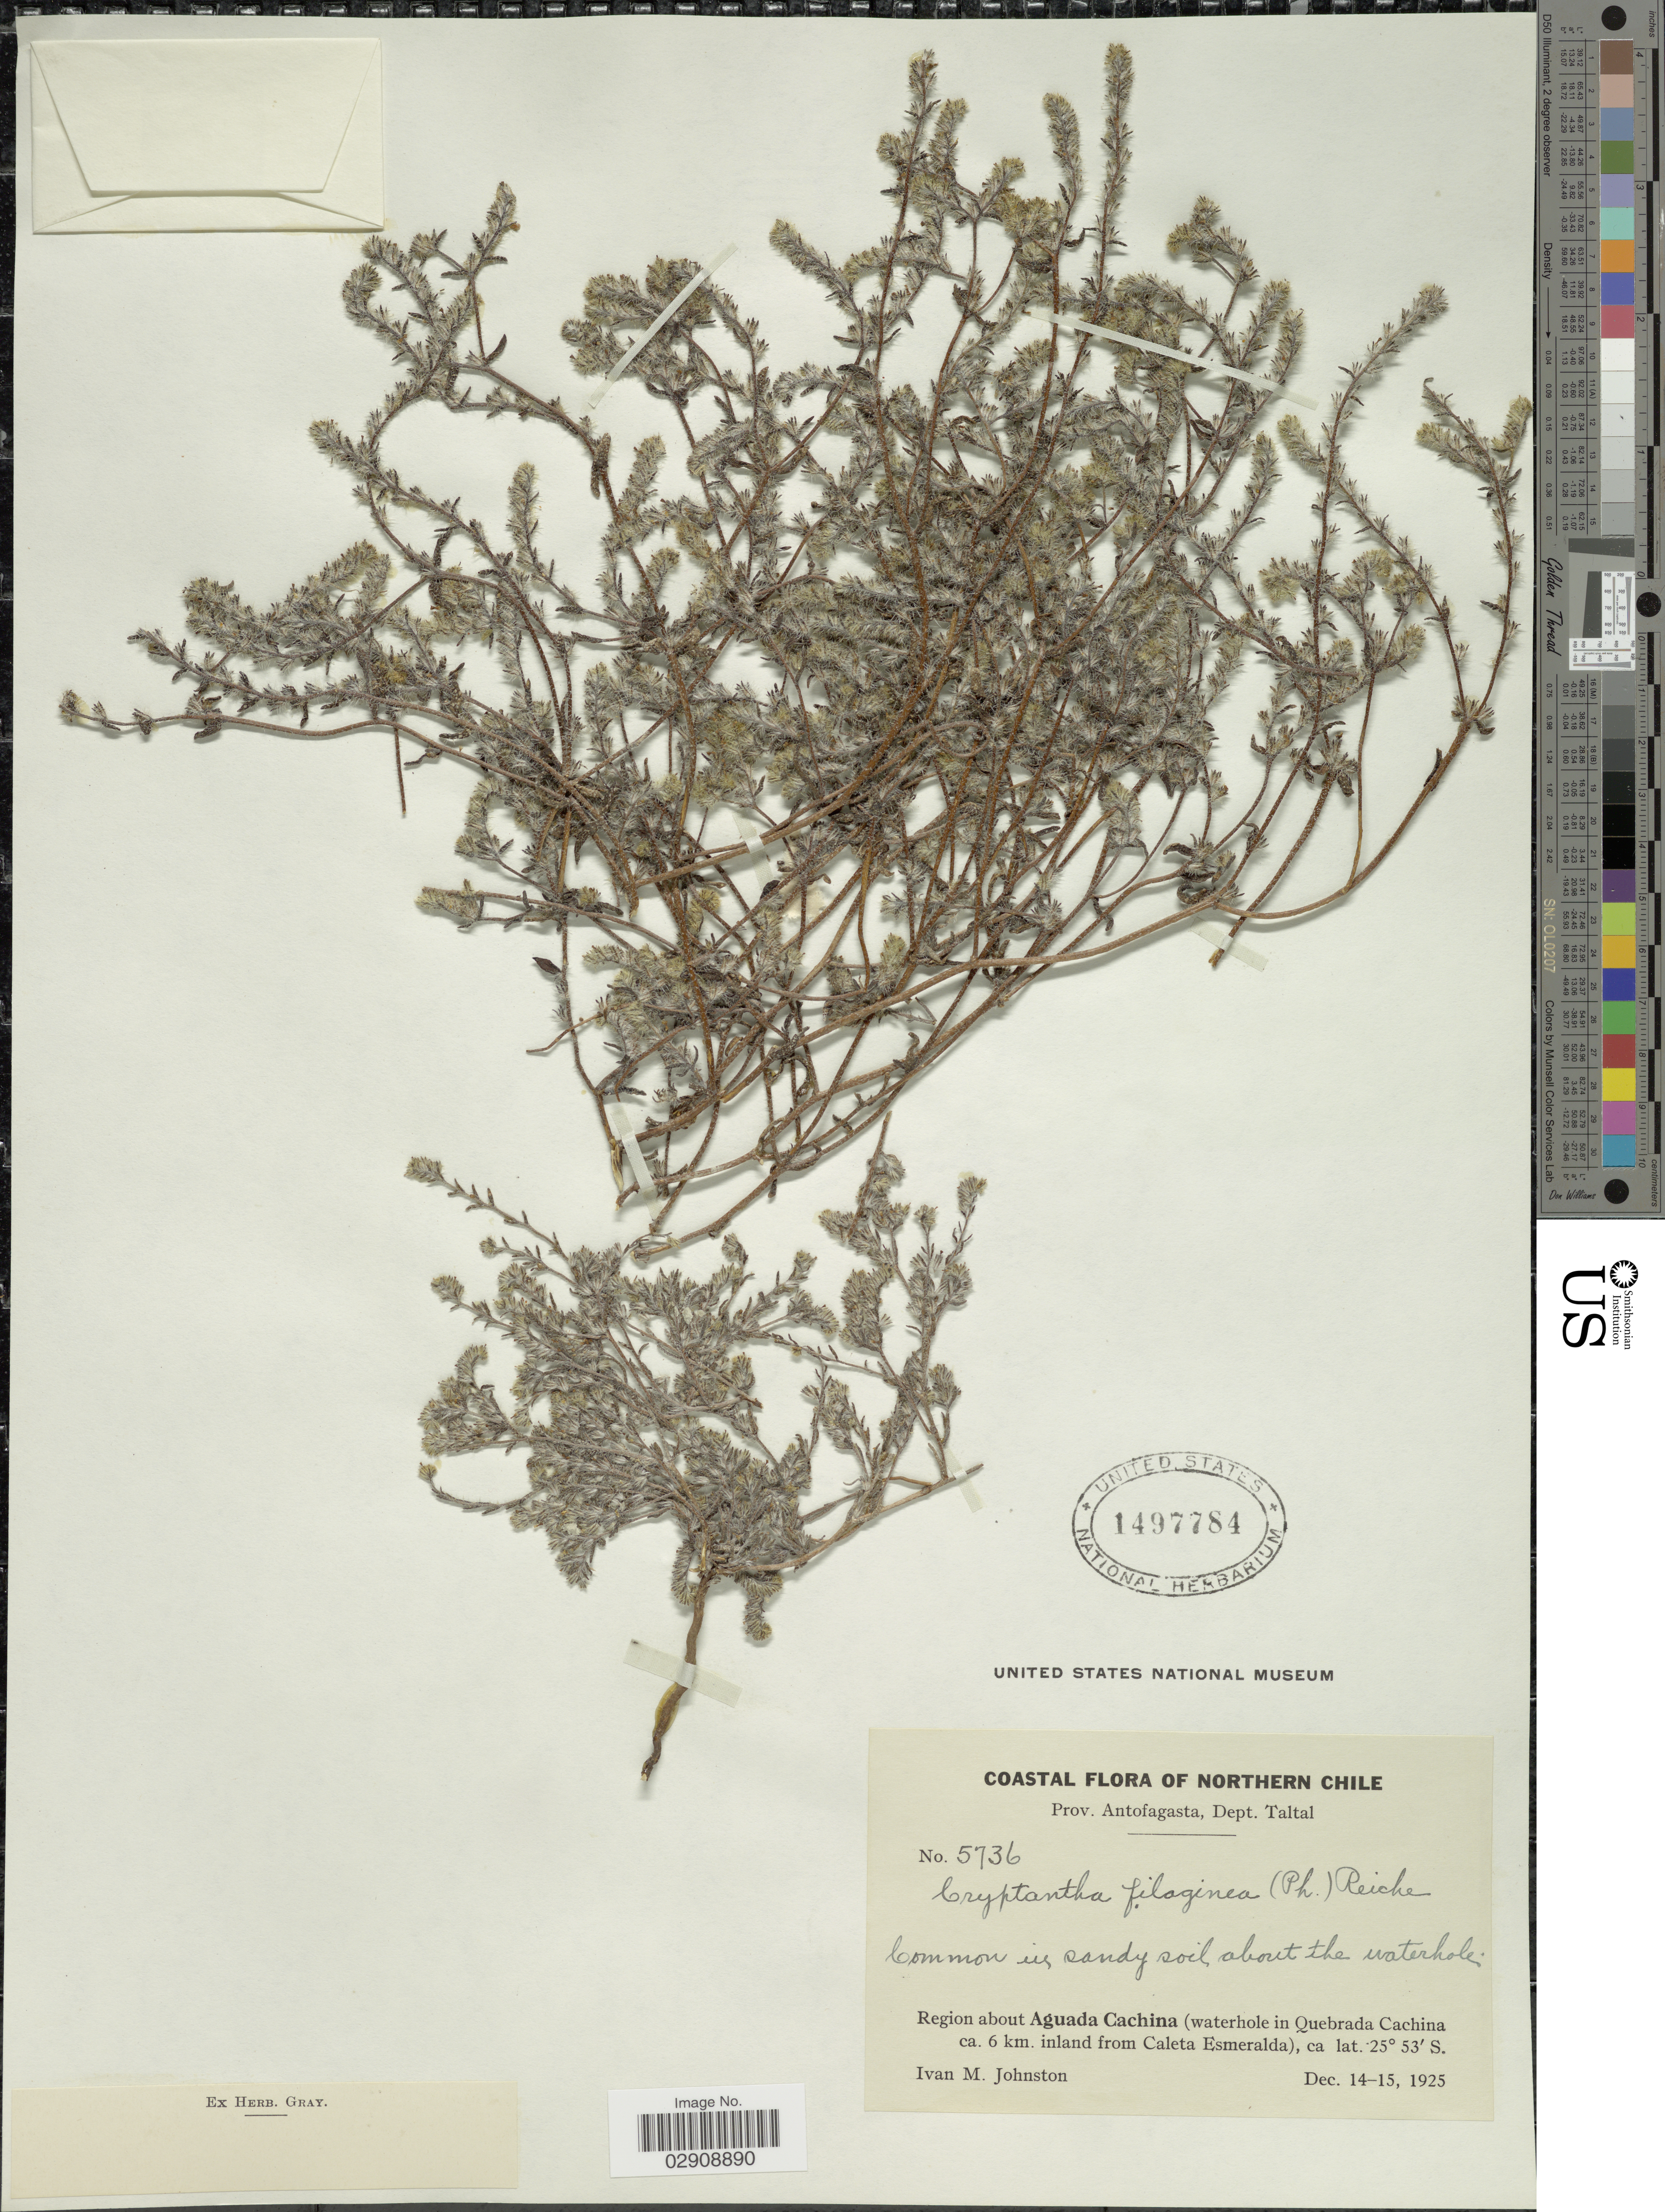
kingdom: Plantae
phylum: Tracheophyta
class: Magnoliopsida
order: Boraginales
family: Boraginaceae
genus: Cryptantha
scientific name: Cryptantha filaginea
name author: (Phil.) Reiche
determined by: Moroni, Pablo, (SI), Instituto de Botanica Darwinion (ARGENTINA)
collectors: I.M. Johnston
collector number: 5736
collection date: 1925-12-14/1925-12-15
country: Chile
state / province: Antofagasta (II)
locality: Region about Aguada Cachina (waterhole in Quebrada Cachina ca. 6 km inland from Caleta Esmeralda). Prov. Antofagasta, Dept. Taltal. Northern Chjle.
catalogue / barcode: US 1497784